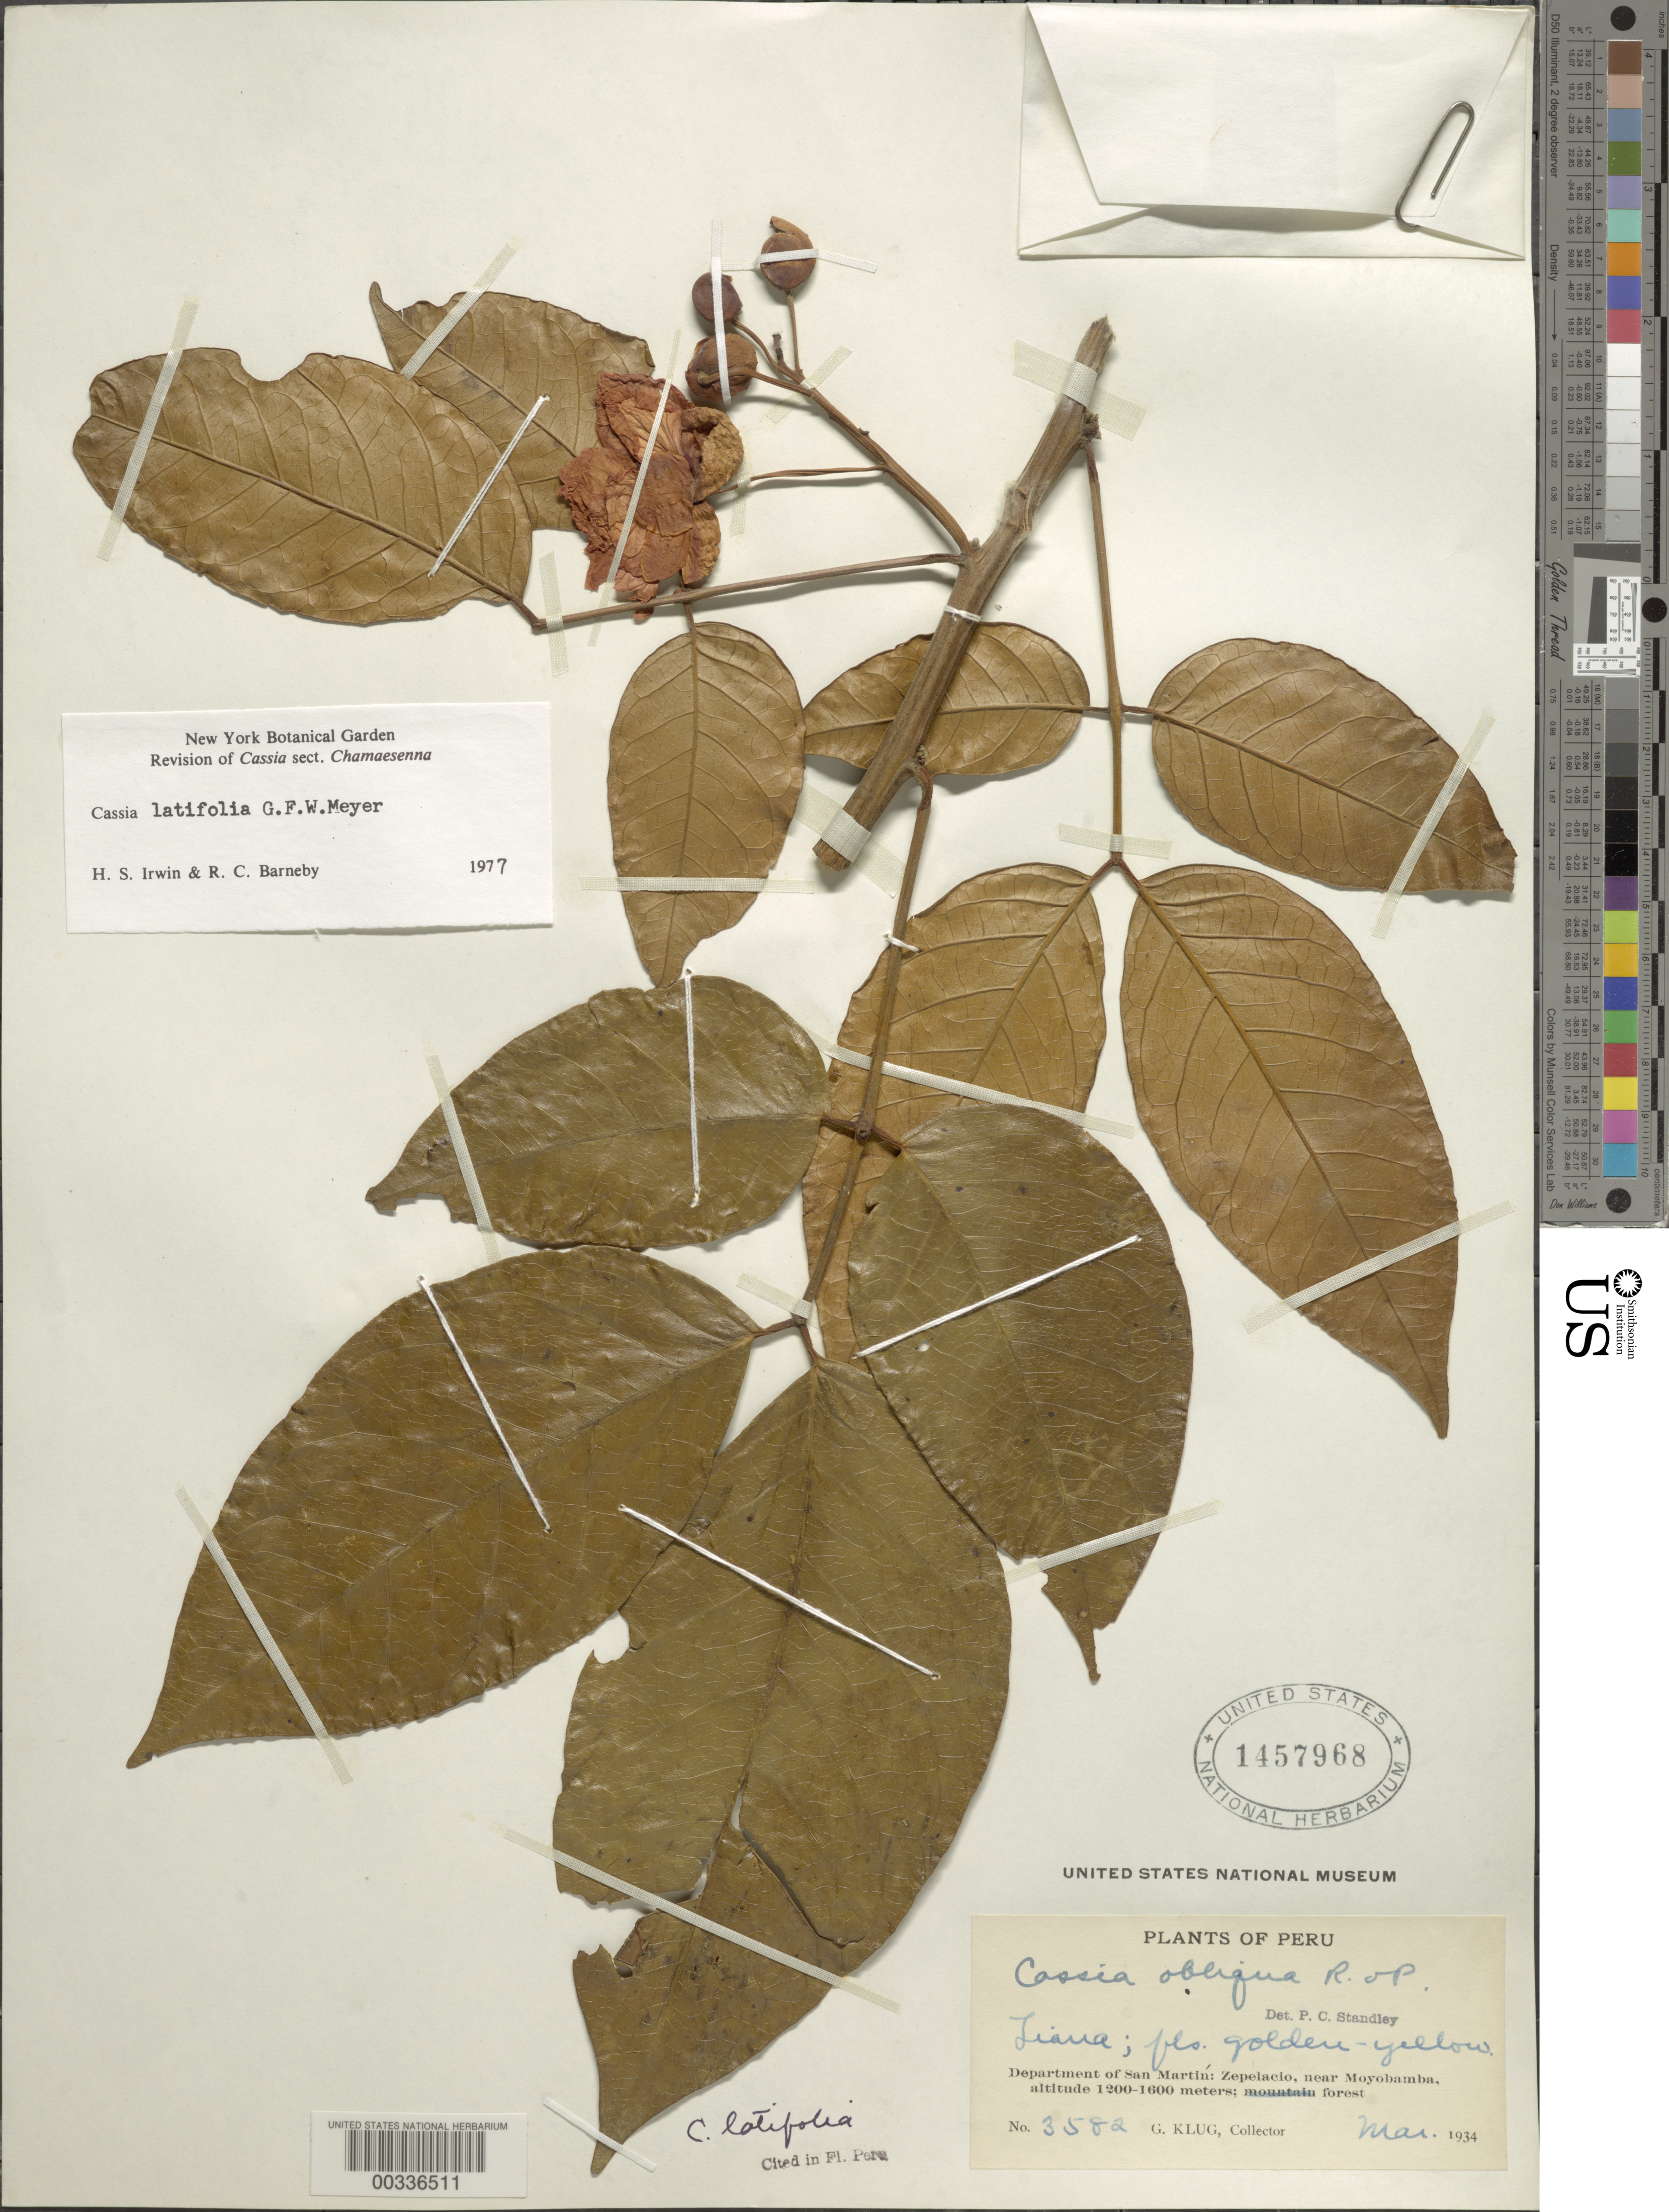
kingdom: Plantae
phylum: Tracheophyta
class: Magnoliopsida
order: Fabales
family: Fabaceae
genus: Senna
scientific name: Senna latifolia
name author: (G. Mey.) H.S. Irwin & Barneby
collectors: G. Klug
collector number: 3582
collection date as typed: Mar 1934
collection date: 1934-03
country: Peru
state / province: San Martín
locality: Zepelacio, near moyobamba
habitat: Forest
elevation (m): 1200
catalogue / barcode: US 1457968